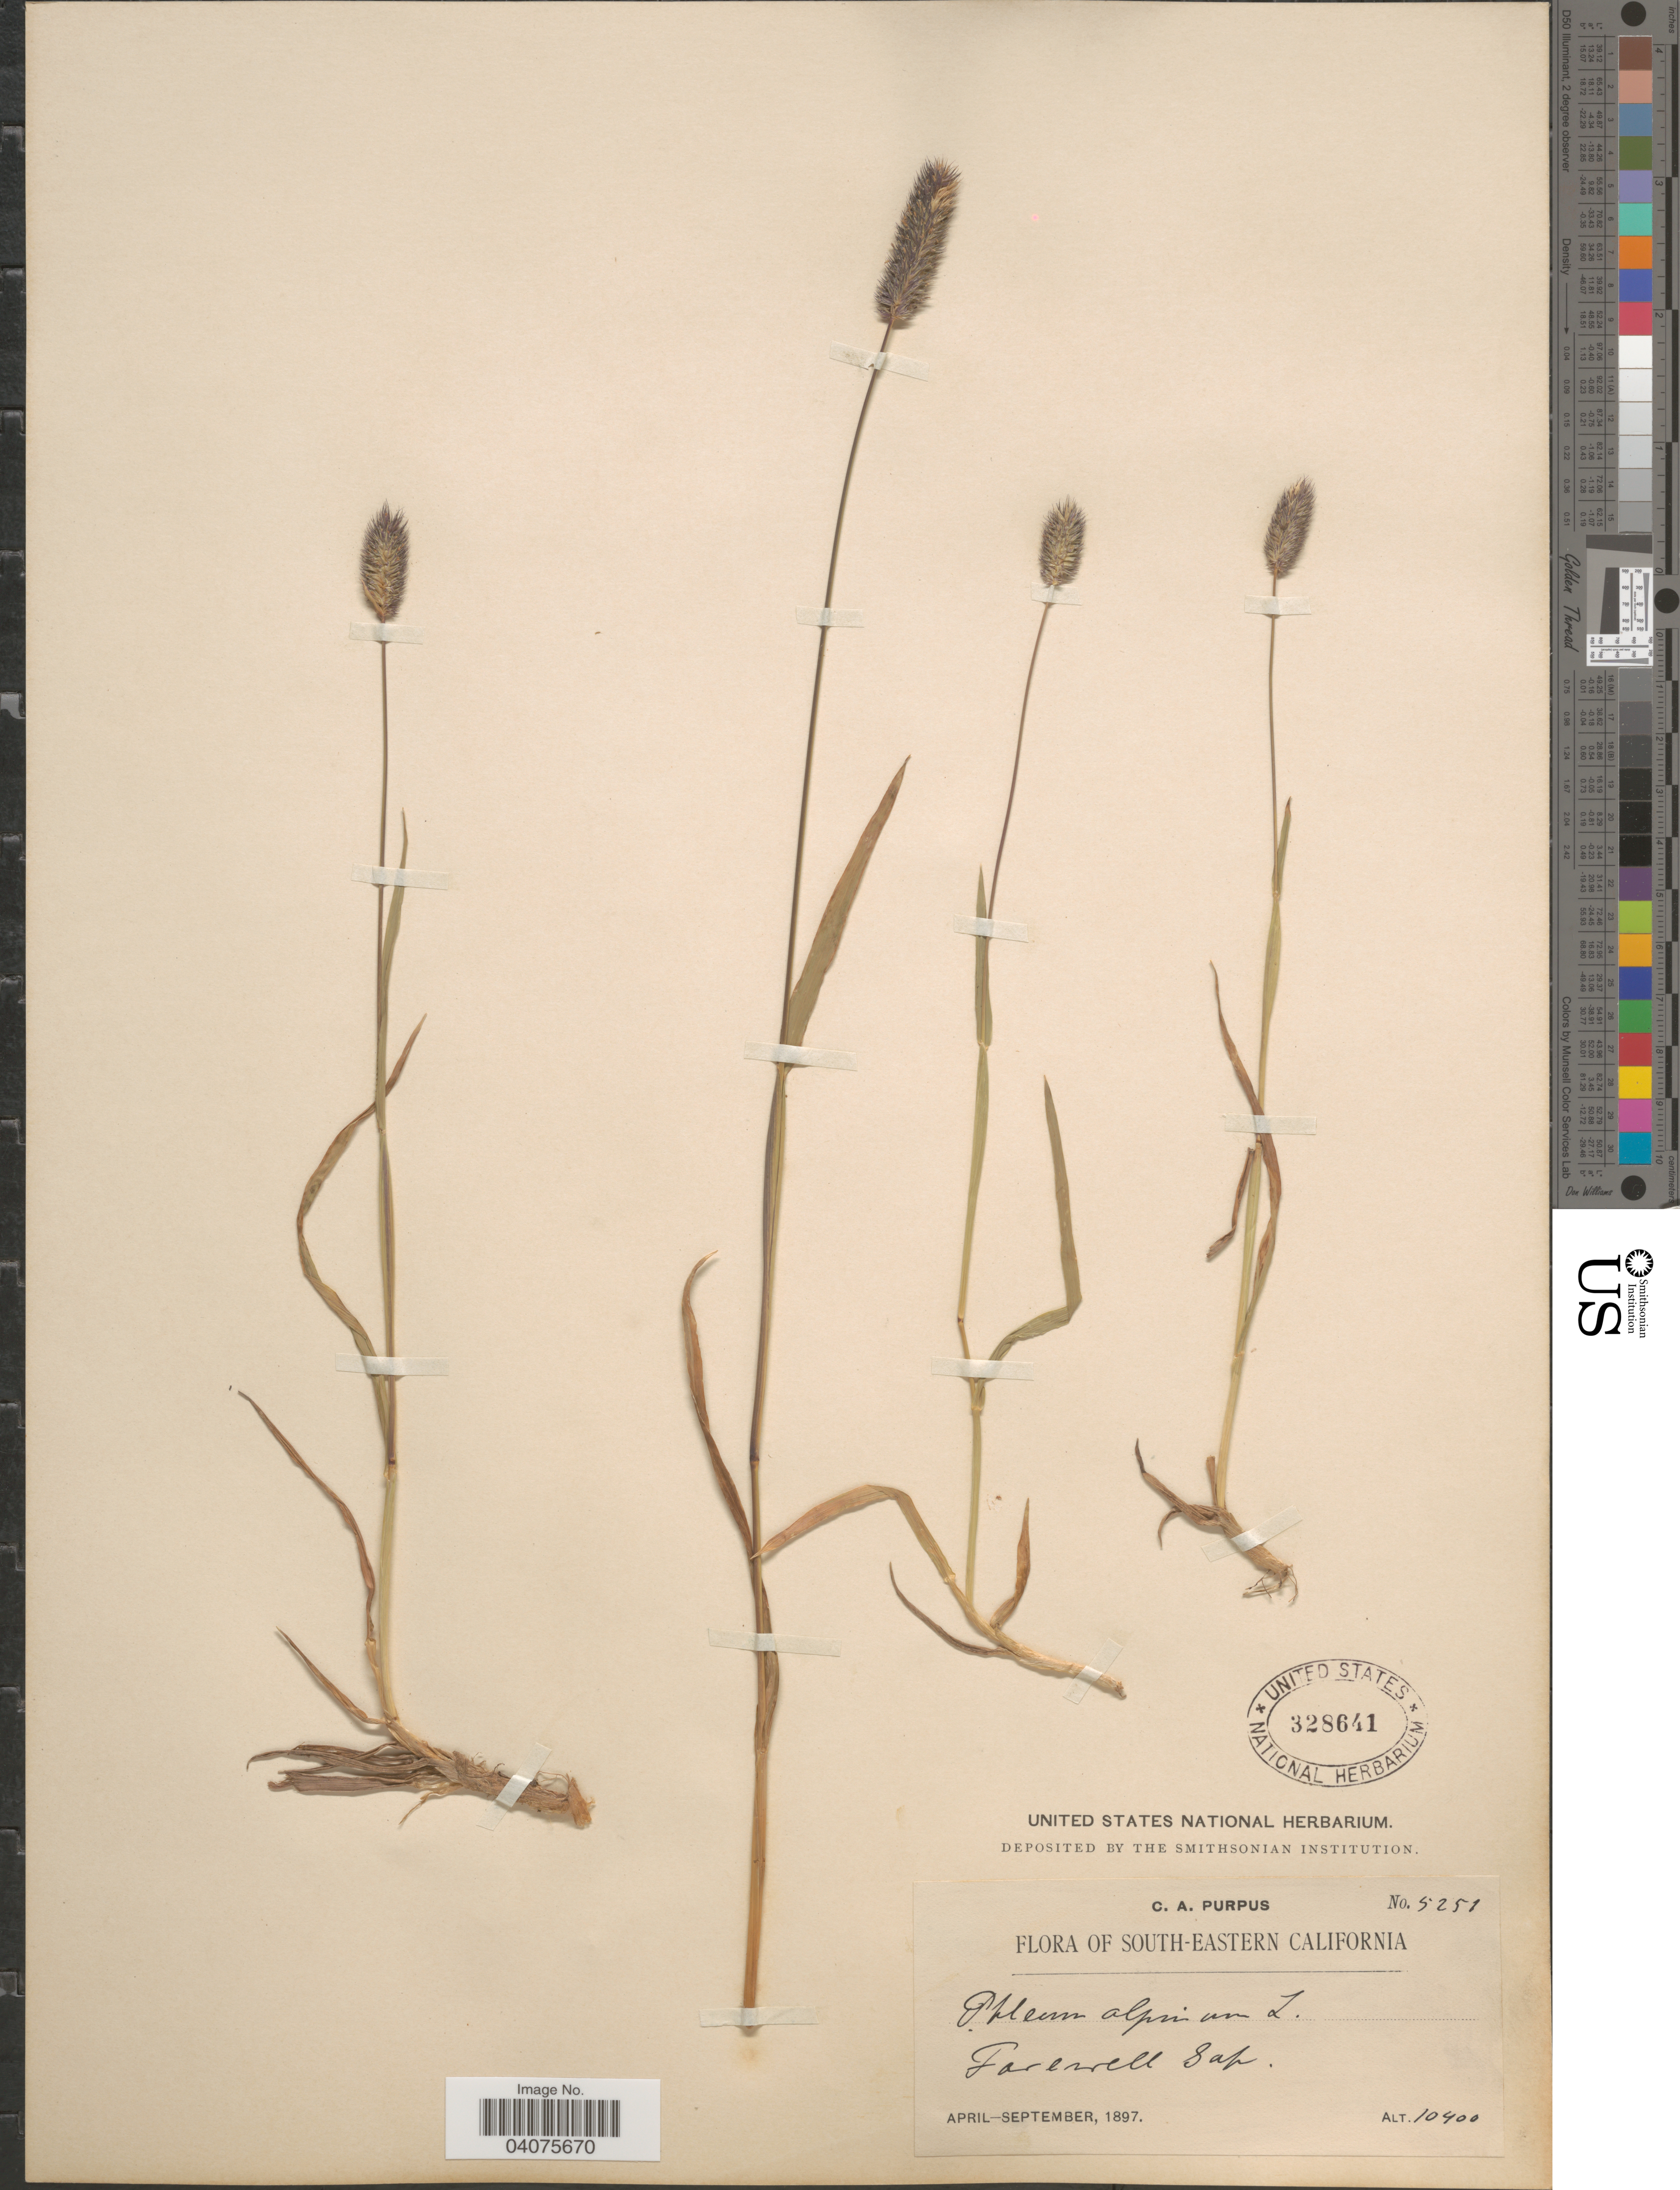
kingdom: Plantae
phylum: Tracheophyta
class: Liliopsida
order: Poales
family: Poaceae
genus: Phleum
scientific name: Phleum alpinum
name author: L.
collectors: C. A. Purpus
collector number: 5251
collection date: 1897-04/1897-09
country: United States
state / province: California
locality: South-Eastern California. Farewell Gap.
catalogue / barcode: US 328641